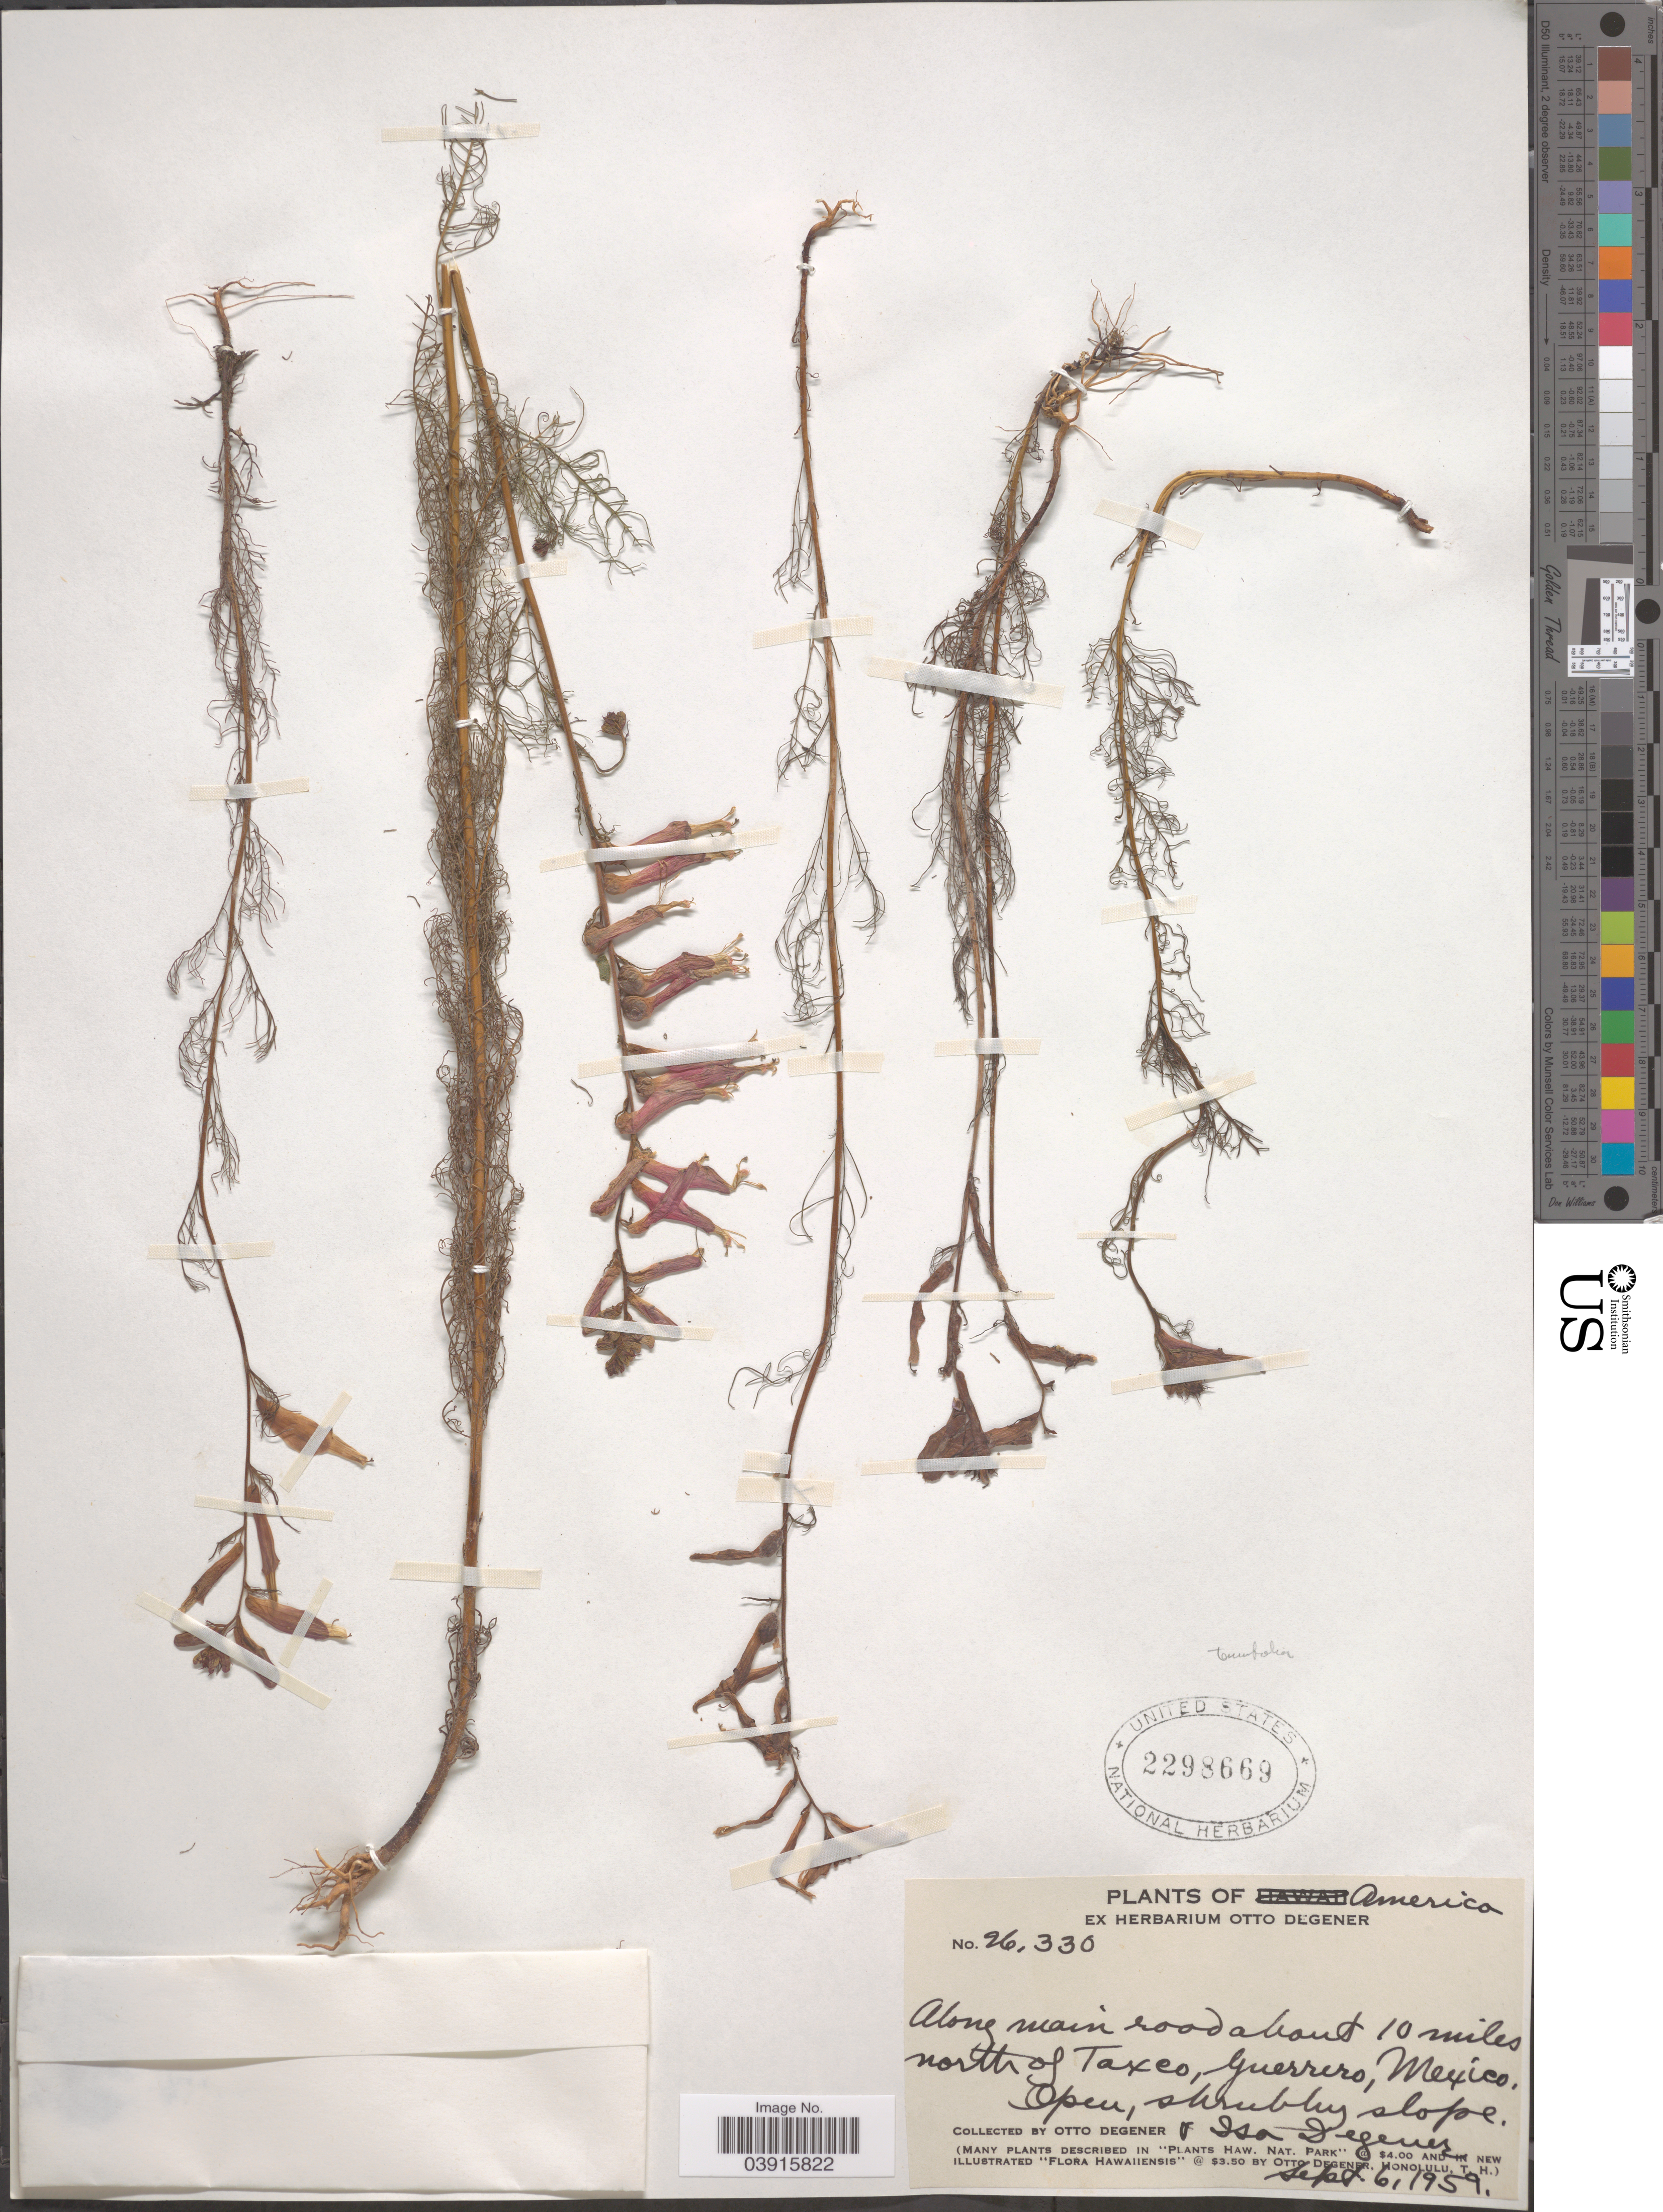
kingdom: Plantae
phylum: Tracheophyta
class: Magnoliopsida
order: Lamiales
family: Orobanchaceae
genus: Castilleja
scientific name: Castilleja tenuiflora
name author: Benth.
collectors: O. Degener & I. Degener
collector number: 26330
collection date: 1959-09-06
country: Mexico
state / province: Guerrero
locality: Along main road about 10 miles north of Taxco.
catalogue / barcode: US 2298669